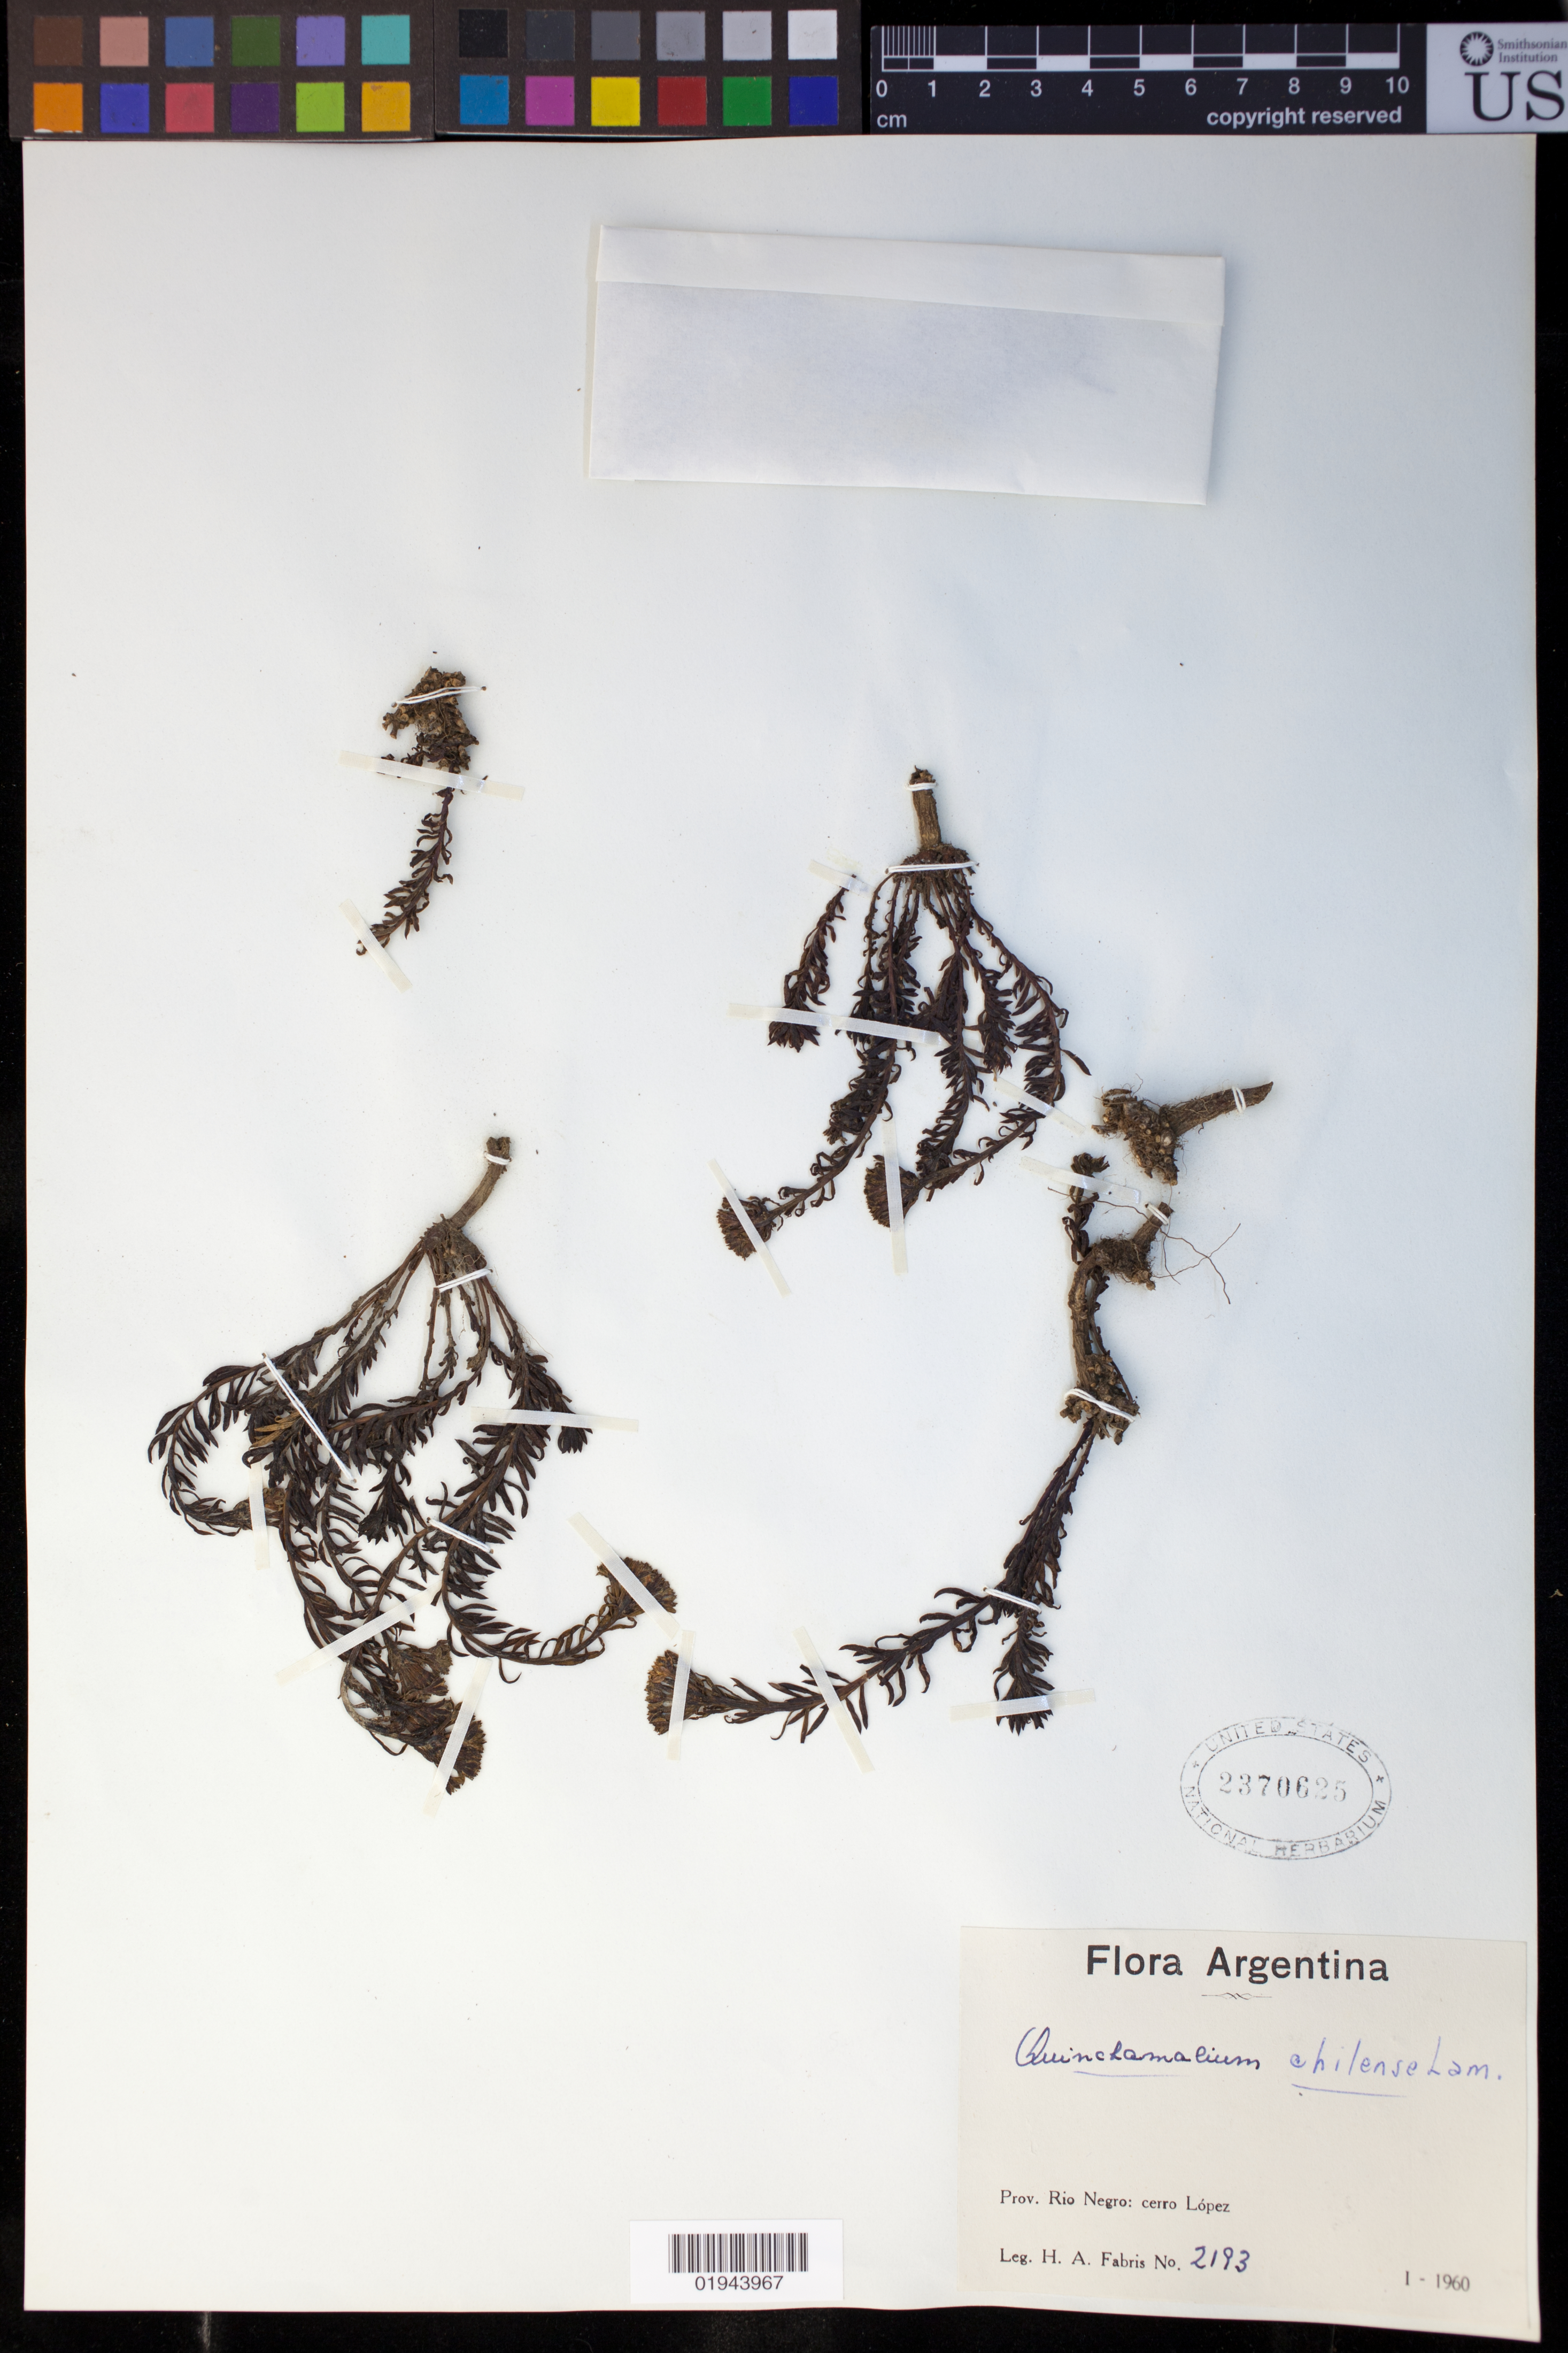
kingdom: Plantae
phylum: Tracheophyta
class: Magnoliopsida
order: Santalales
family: Schoepfiaceae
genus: Quinchamalium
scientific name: Quinchamalium chilense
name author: Molina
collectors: H. A. Fabris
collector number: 2193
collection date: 1960-01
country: Argentina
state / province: Rio Negro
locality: cerro LÃ³pez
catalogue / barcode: US 2370625